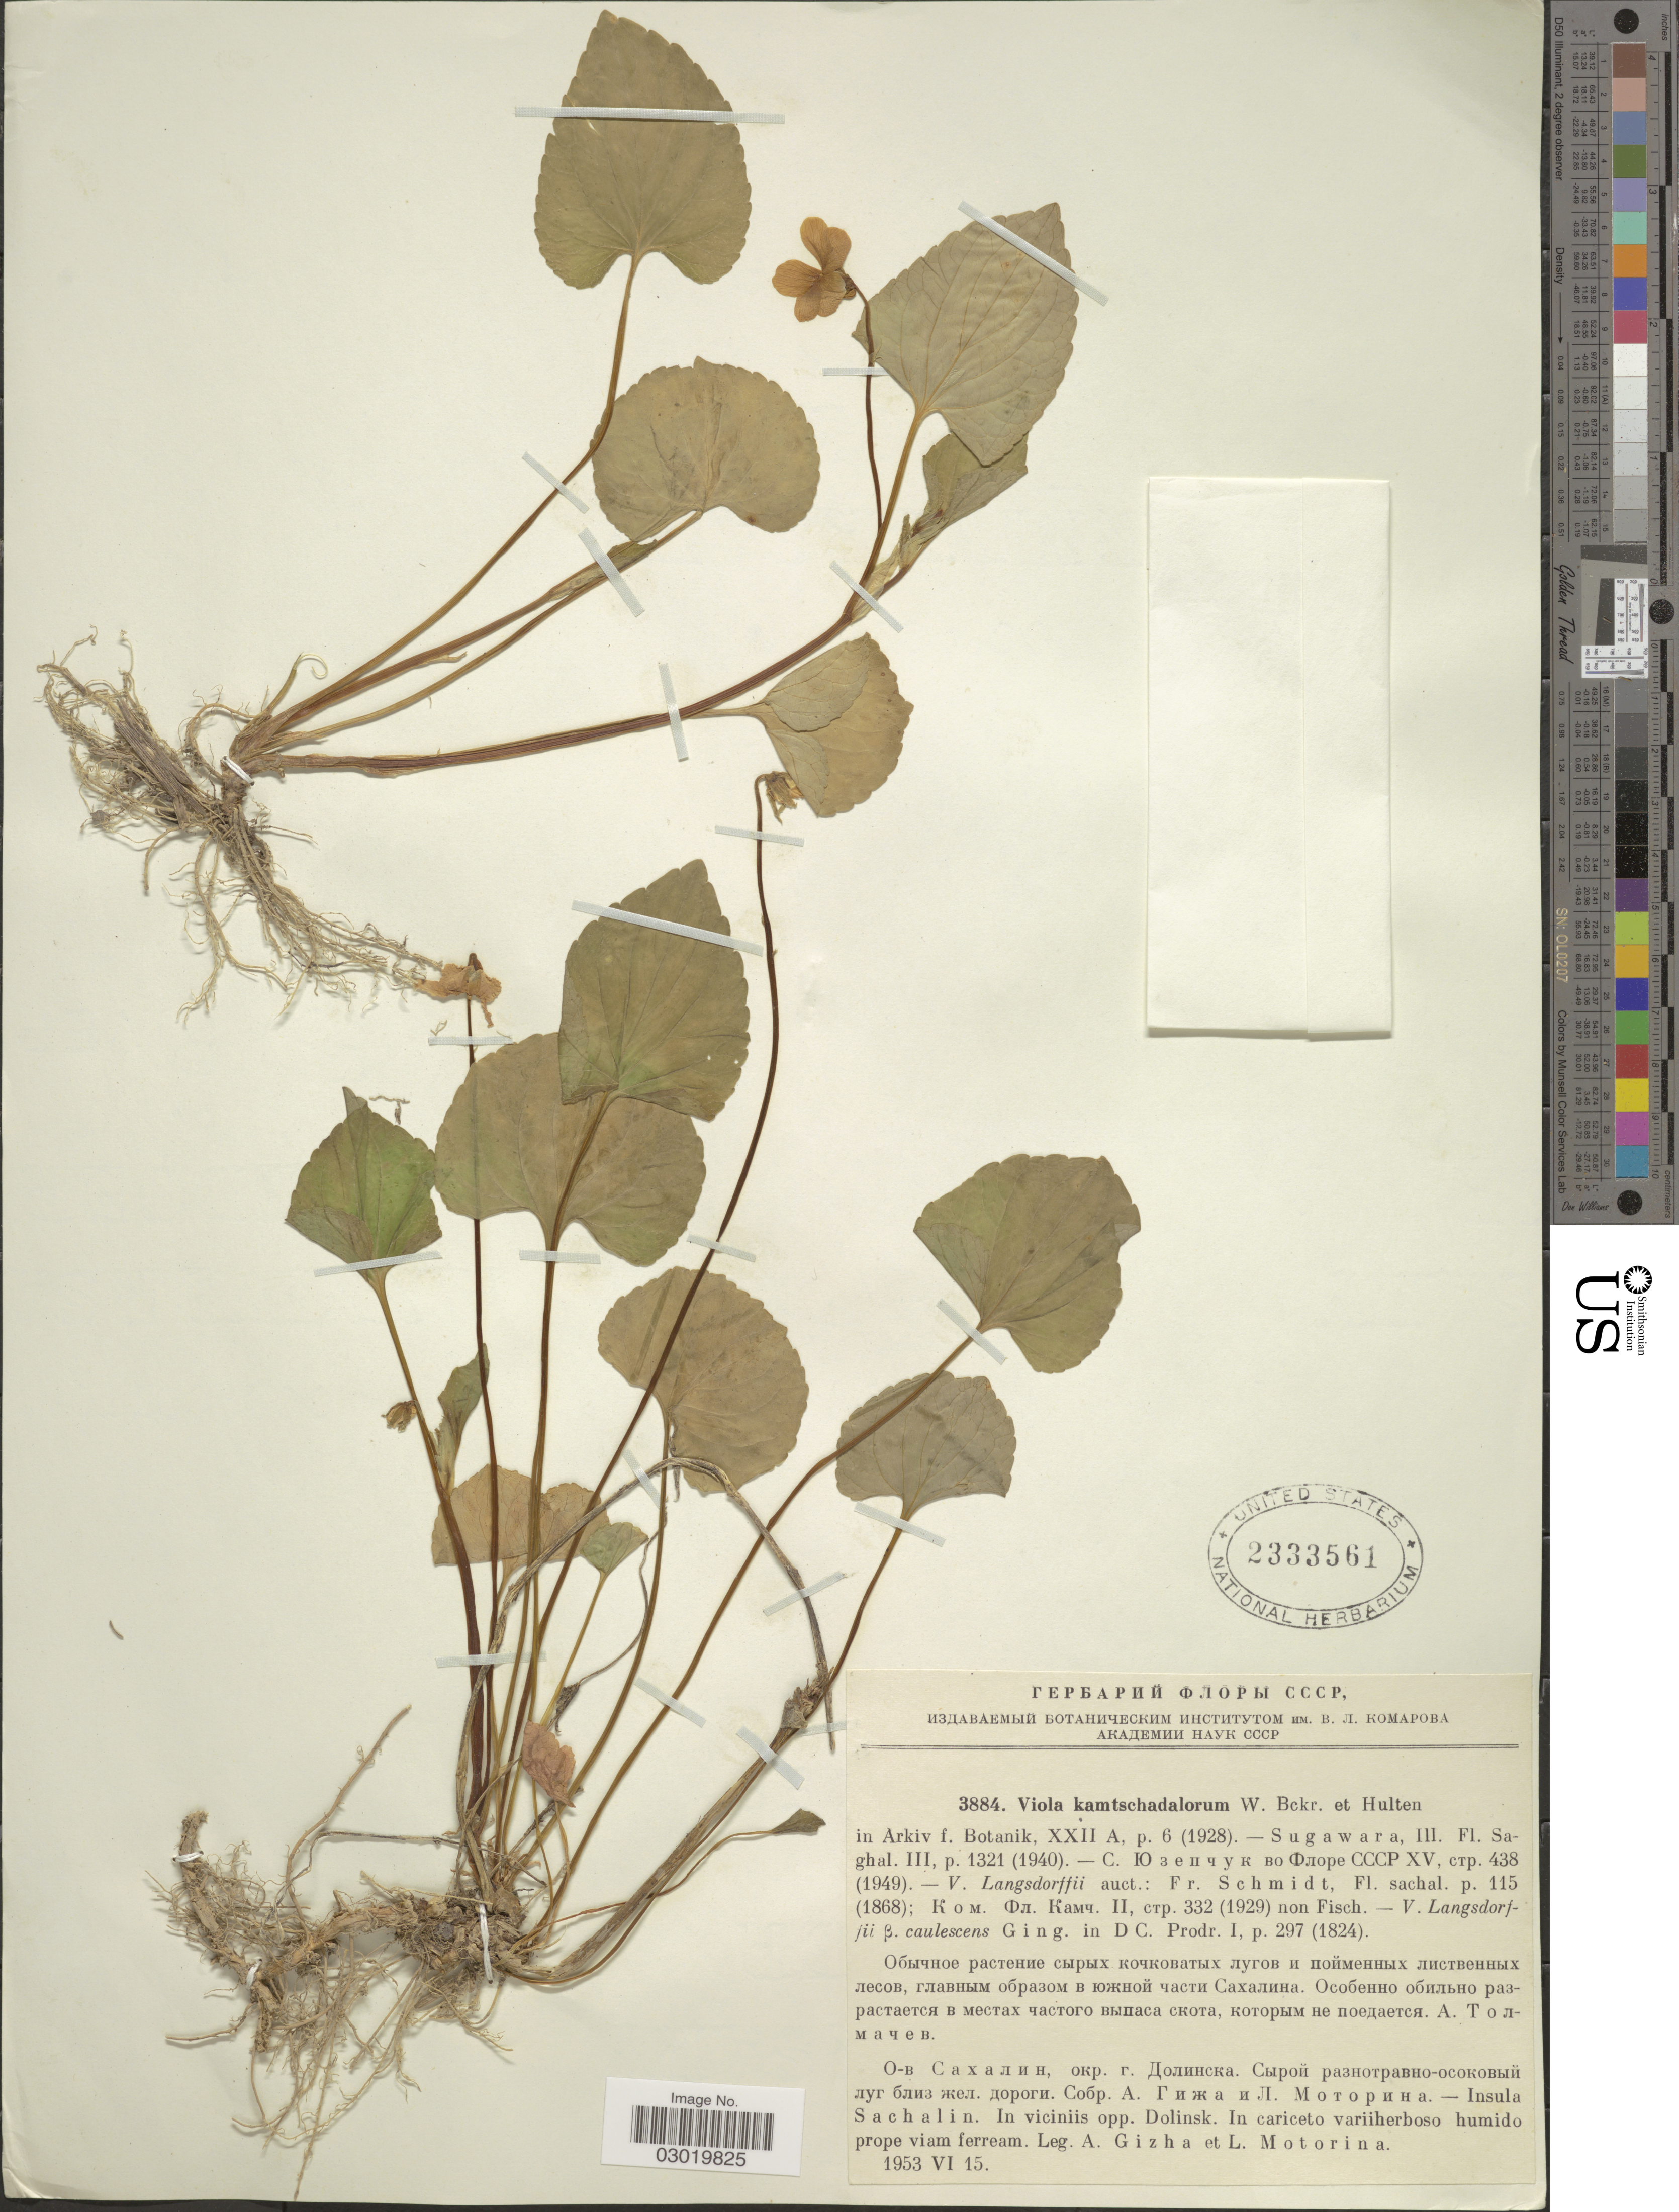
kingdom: Plantae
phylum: Tracheophyta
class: Magnoliopsida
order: Malpighiales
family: Violaceae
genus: Viola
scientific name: Viola langsdorffii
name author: Fisch. ex Ging.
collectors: A. Gizha & L. Motorina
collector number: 3884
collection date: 1953-06-15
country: Russian Federation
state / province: Sakhalin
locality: Insula Sachalin. In viciniis opp. Dolinsk. In cariceto variiherboso humido prope viam ferream.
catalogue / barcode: US 2333561